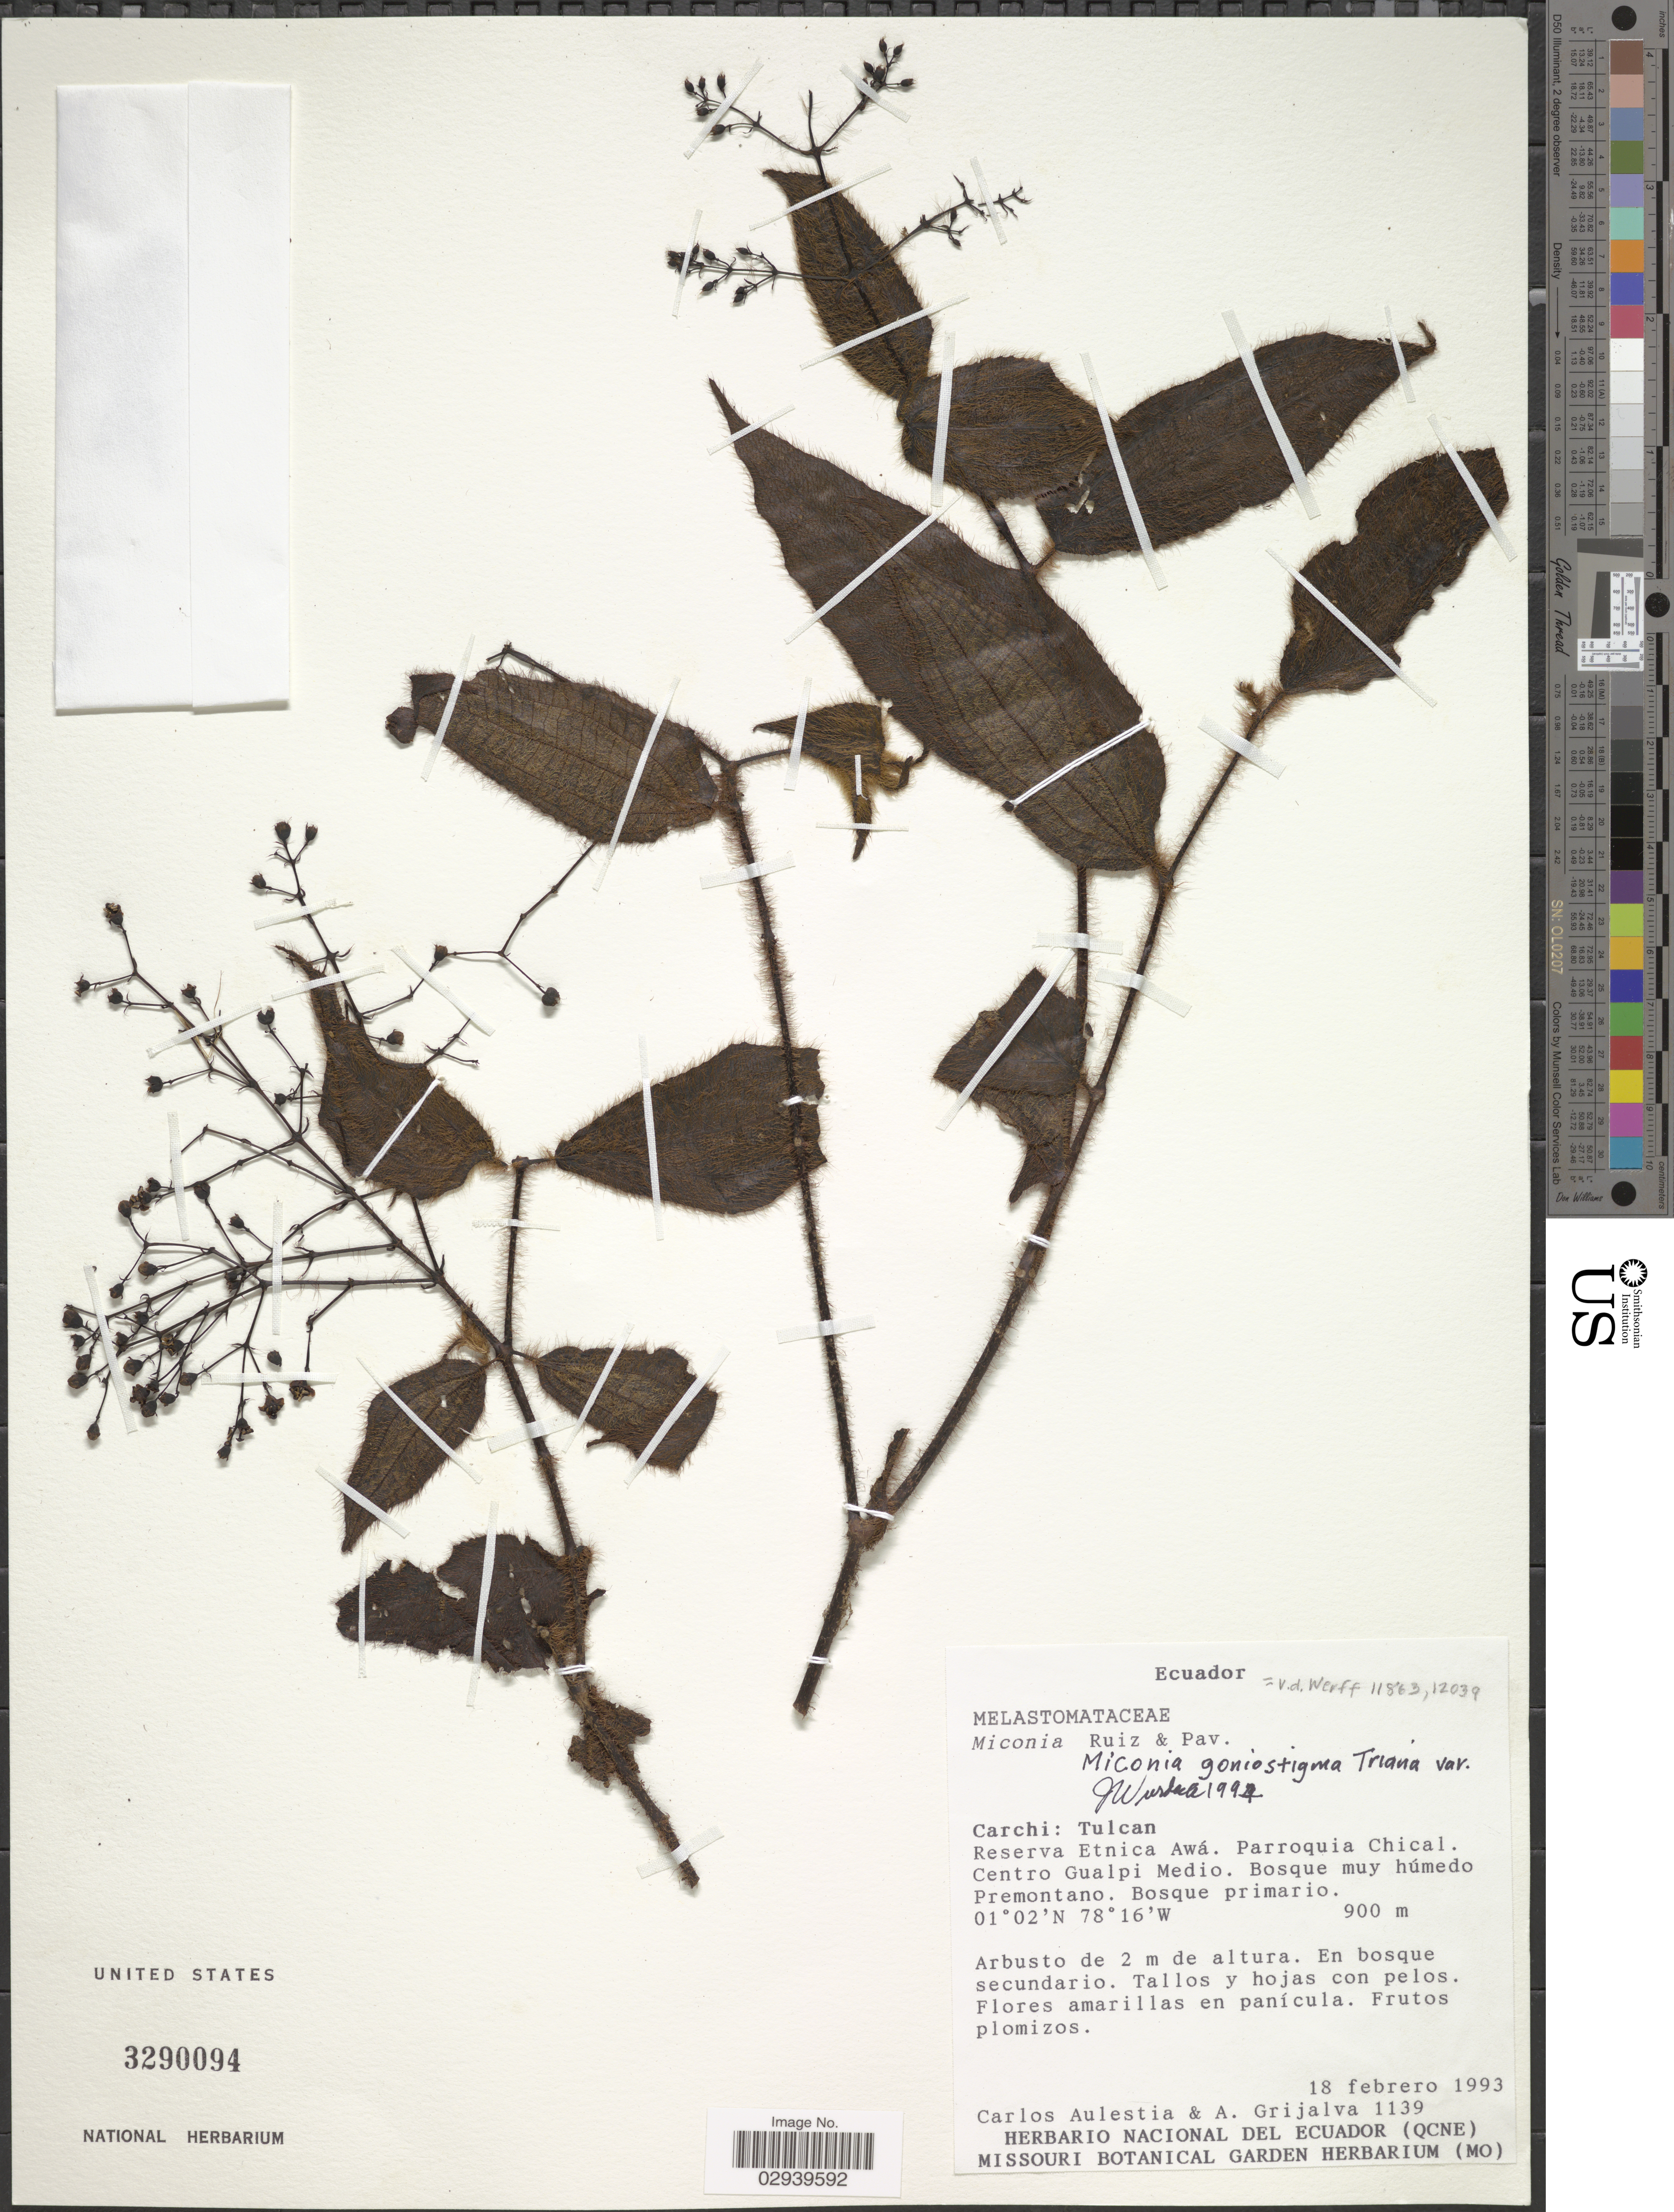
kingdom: Plantae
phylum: Tracheophyta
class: Magnoliopsida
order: Myrtales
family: Melastomataceae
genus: Miconia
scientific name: Miconia goniostigma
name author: Triana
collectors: C. Aulestia & A. Grijalva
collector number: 1139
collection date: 1993-02-18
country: Ecuador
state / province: Carchi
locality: Tulcan, Reserva Etnica Awá. Parroquia Chical. Centro Gualpi Medio.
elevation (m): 900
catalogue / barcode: US 3290094